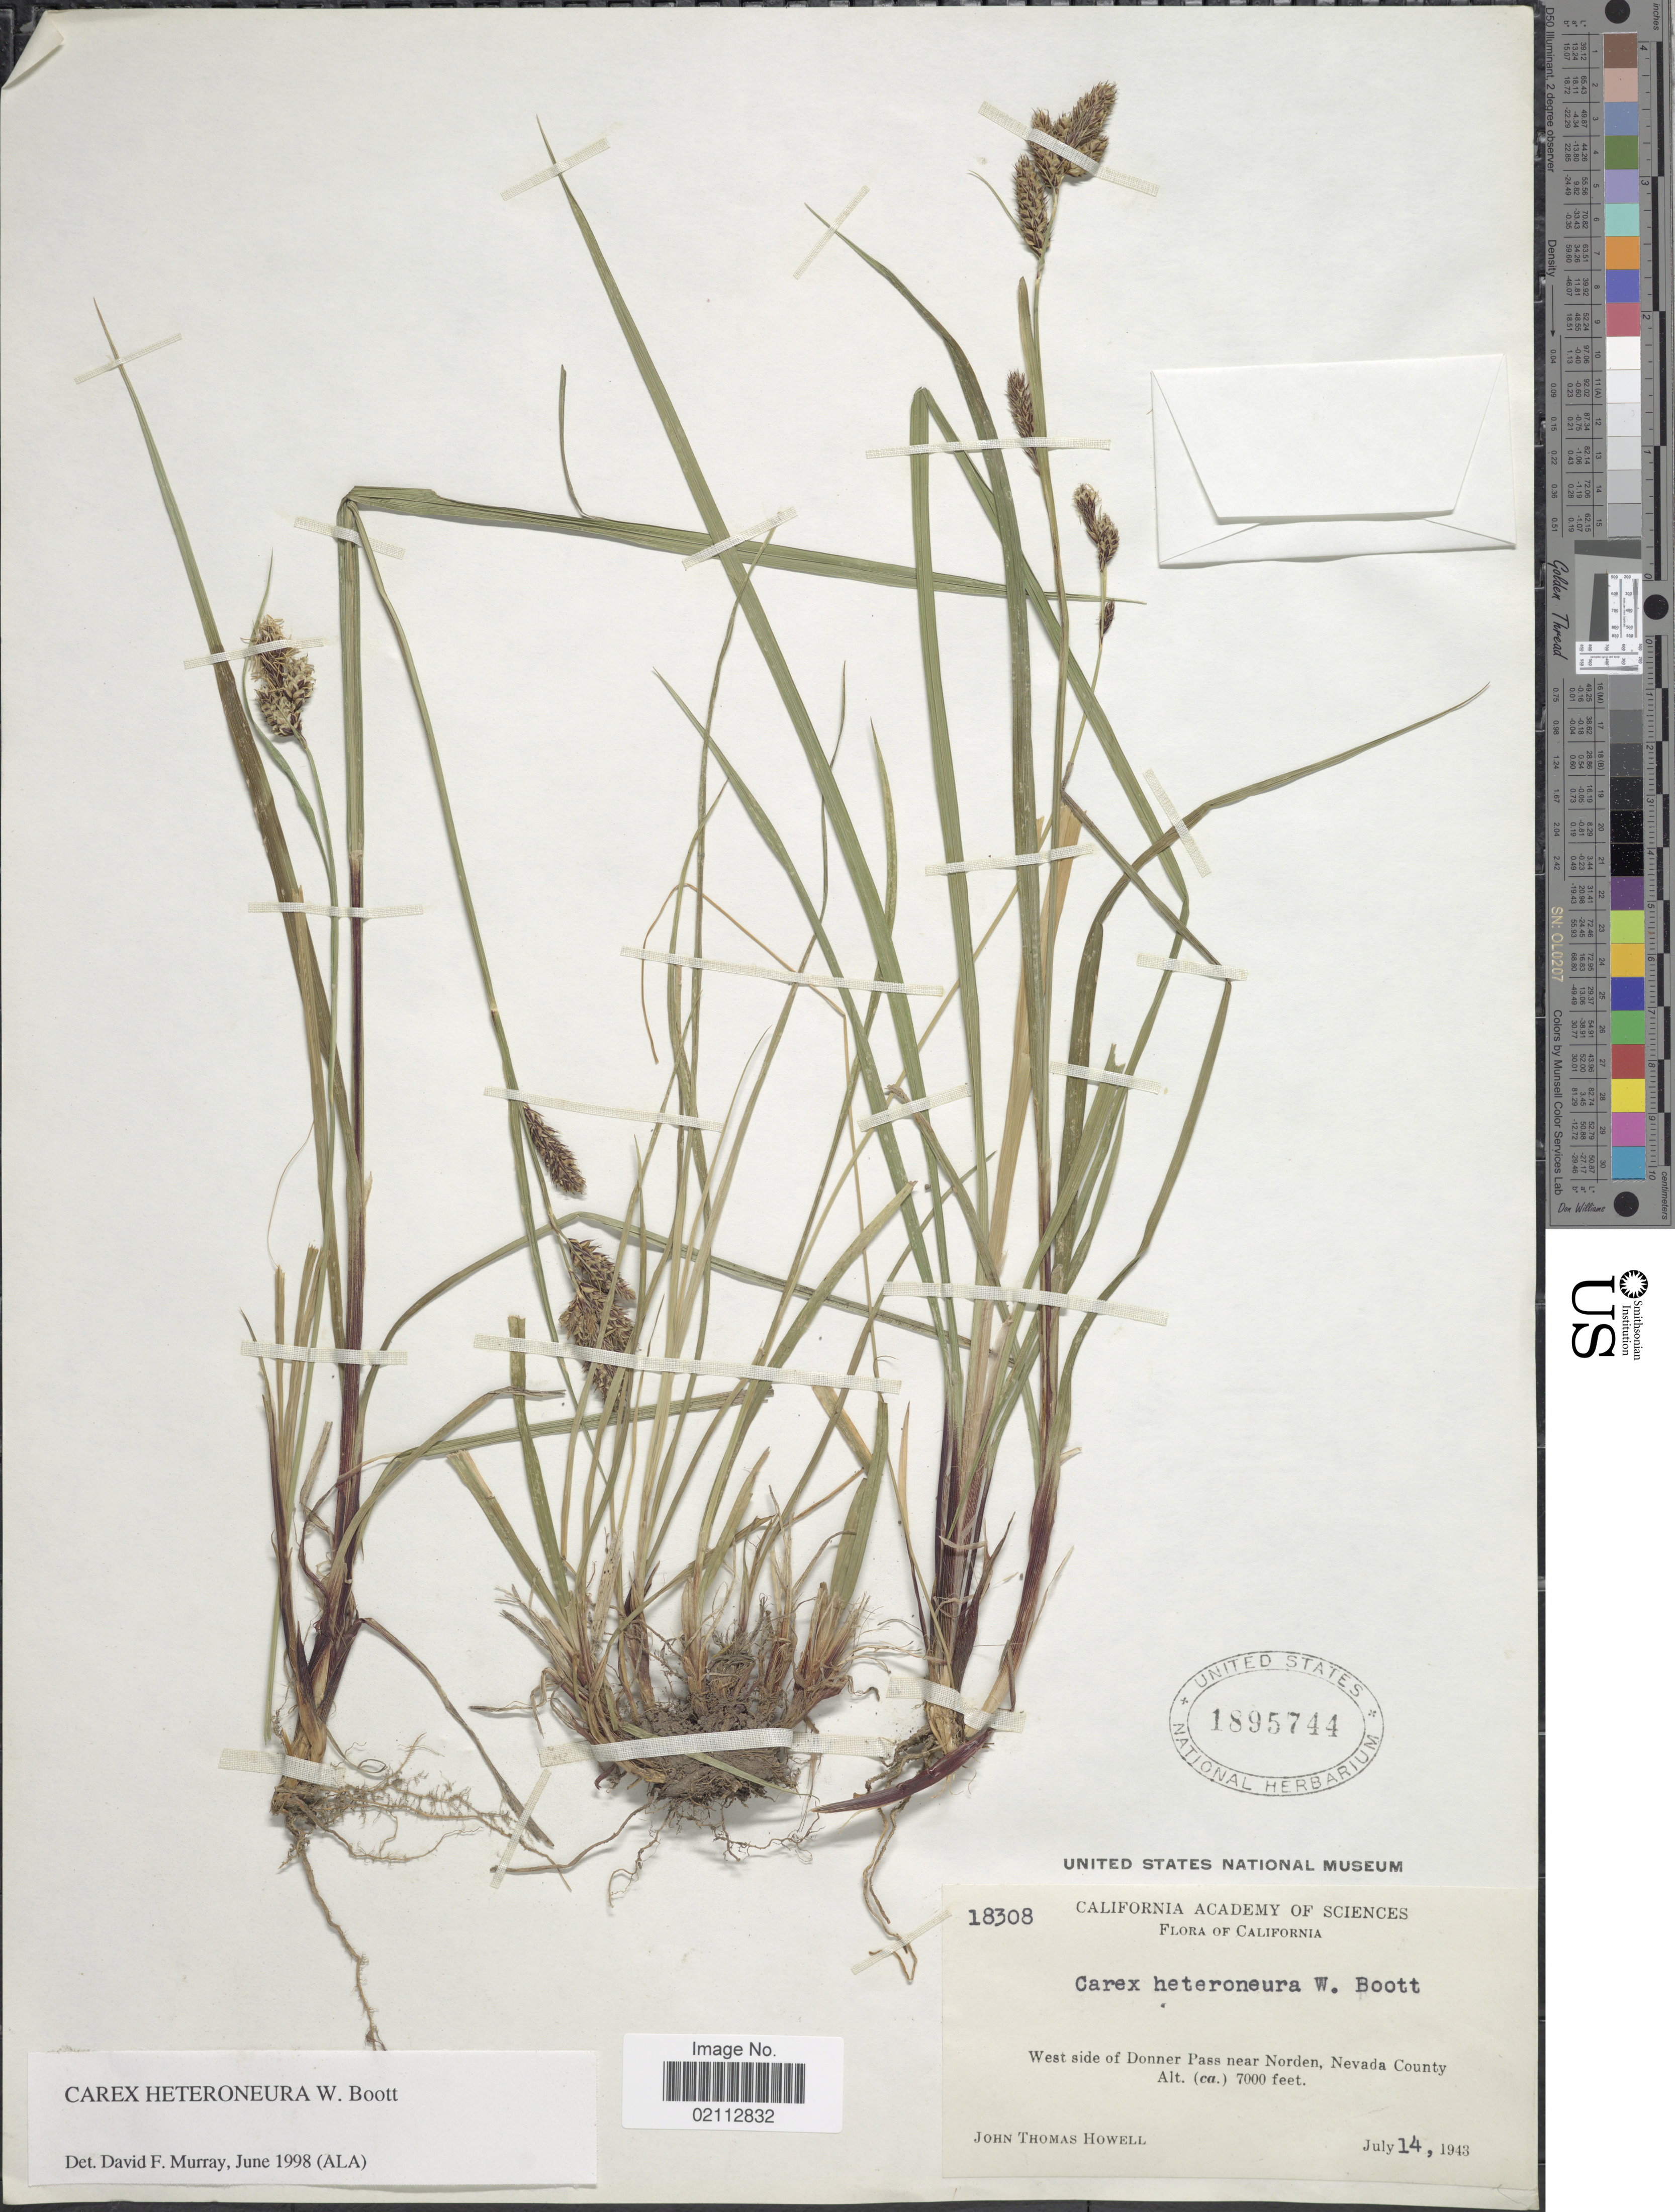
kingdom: Plantae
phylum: Tracheophyta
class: Liliopsida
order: Poales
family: Cyperaceae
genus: Carex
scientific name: Carex heteroneura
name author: S. Watson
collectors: J. T. Howell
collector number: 18308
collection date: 1943-07-14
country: United States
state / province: California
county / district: Nevada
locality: West side of Donner Pass near Norden, Nevada County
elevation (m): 2134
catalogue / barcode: US 1895744